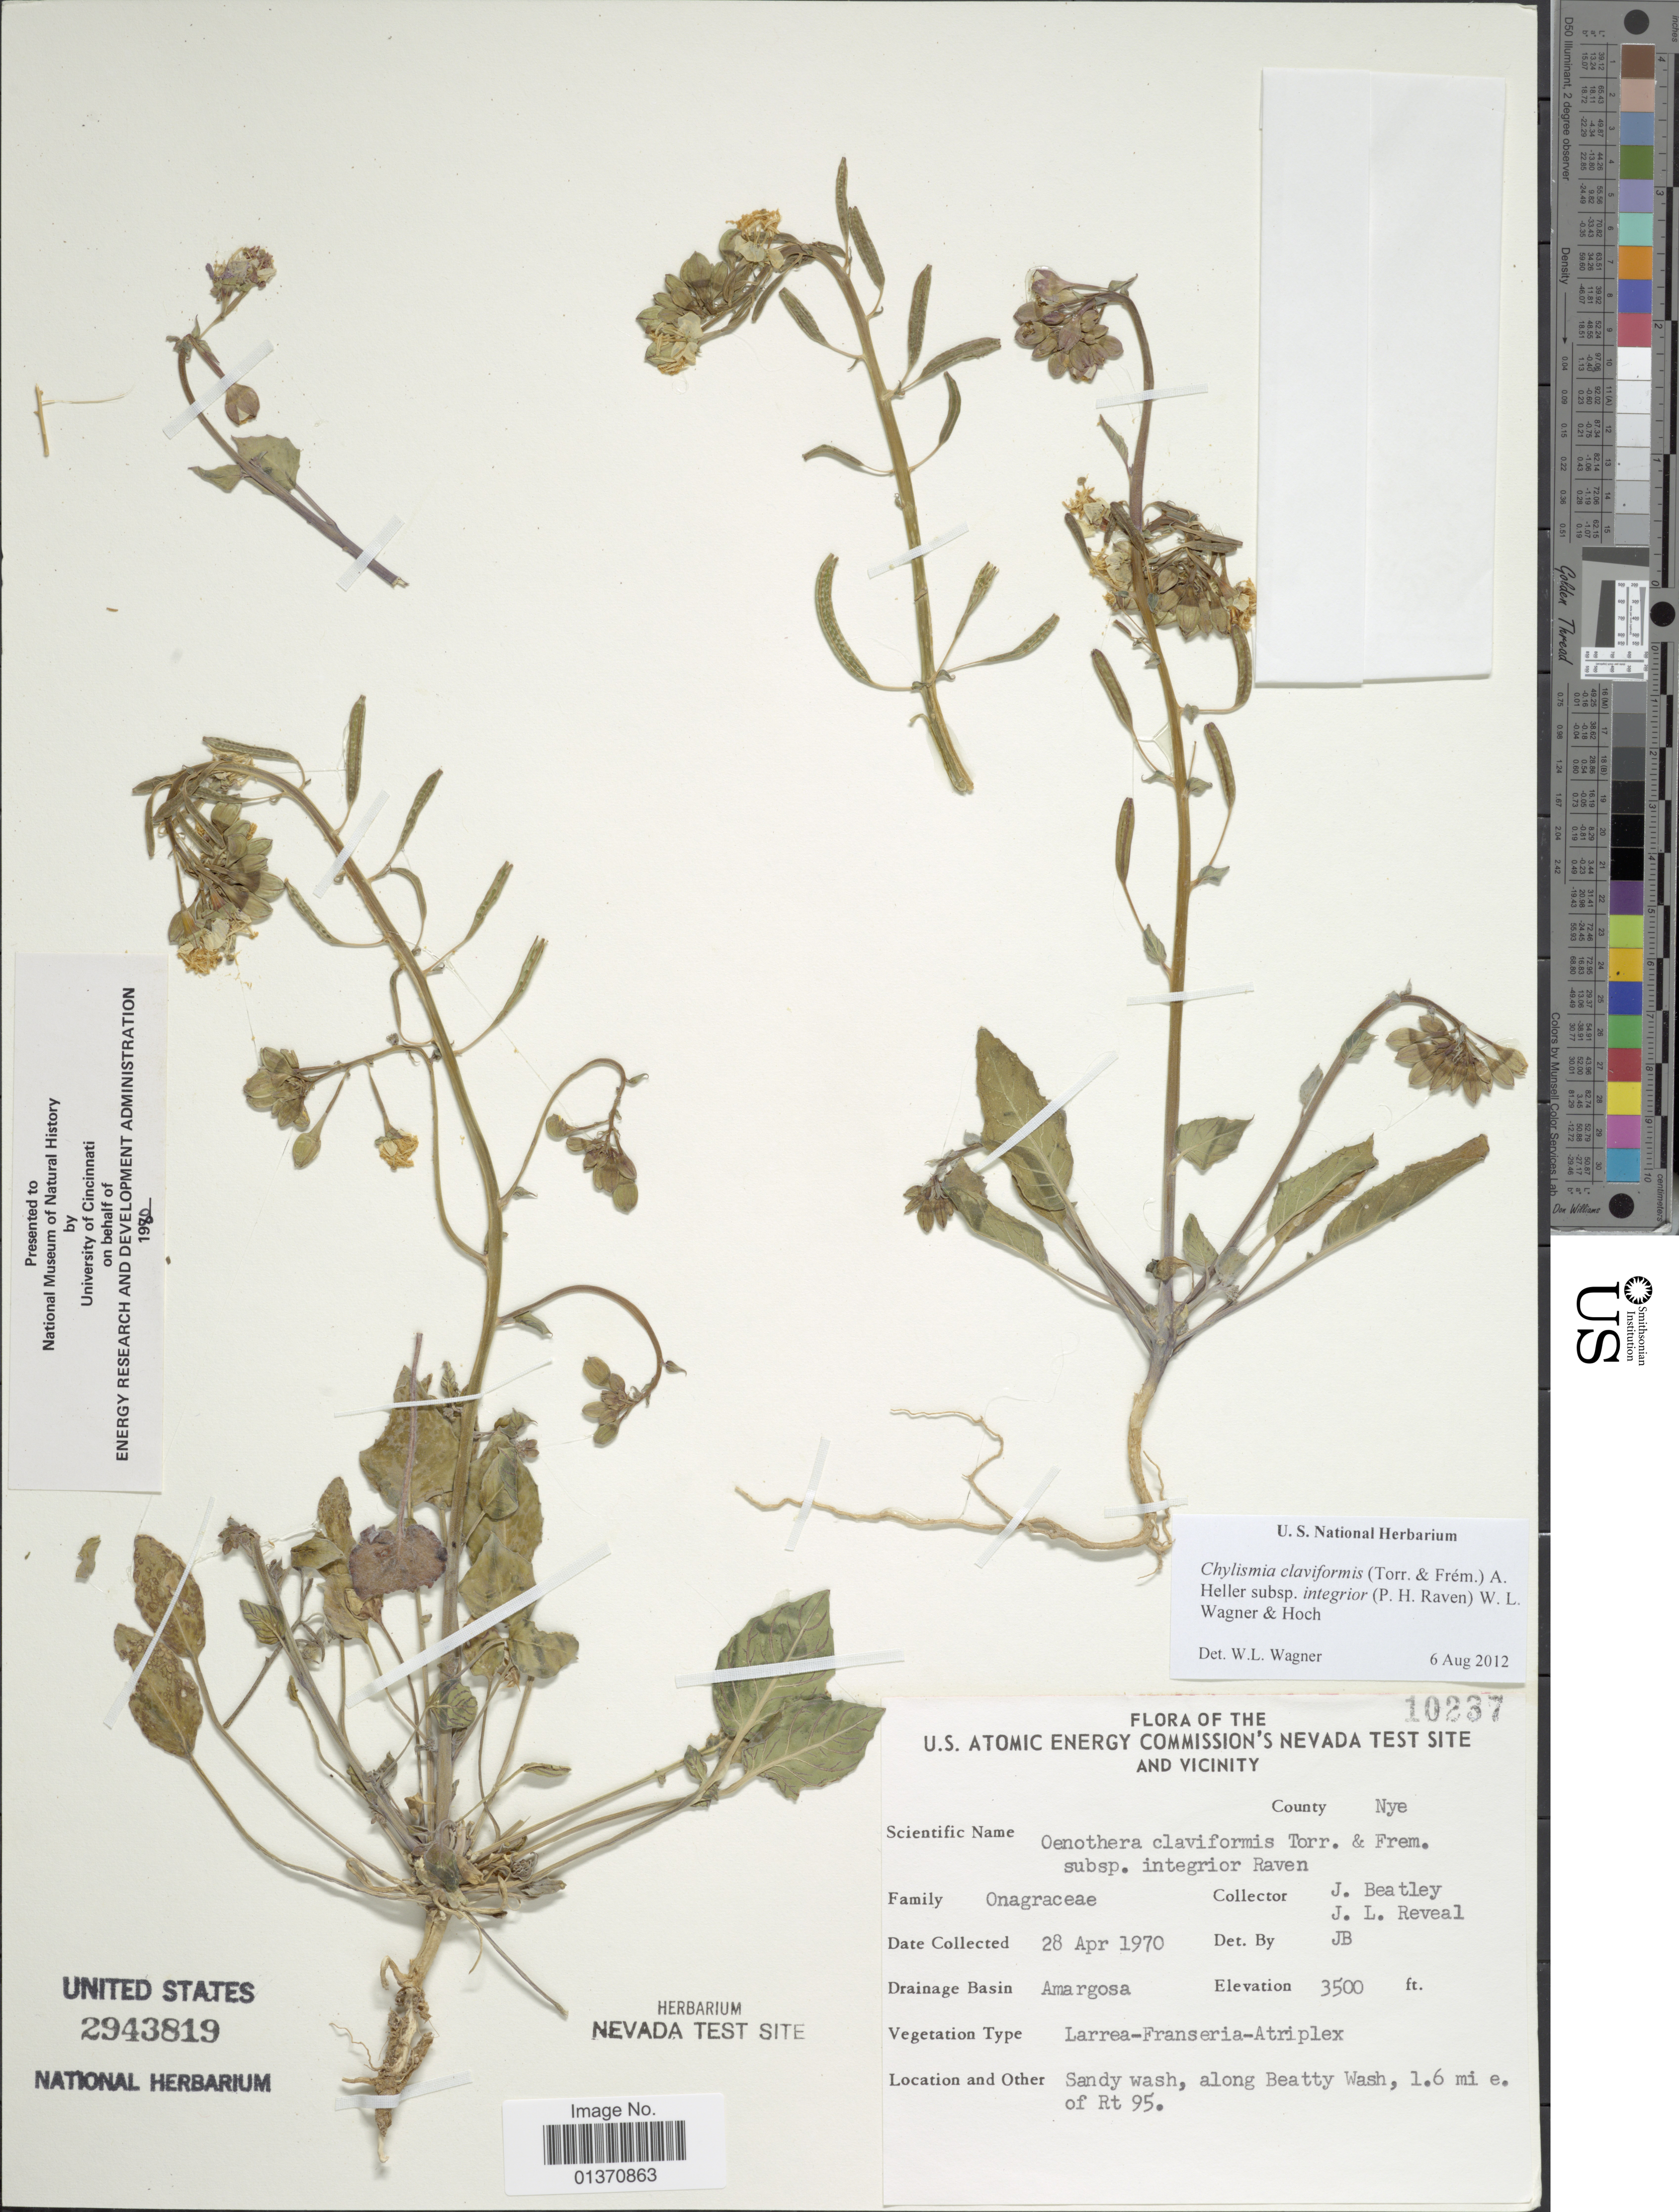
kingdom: Plantae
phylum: Tracheophyta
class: Magnoliopsida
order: Myrtales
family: Onagraceae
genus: Chylismia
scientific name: Chylismia claviformis subsp. integrior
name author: (P.H. Raven) W.L. Wagner & Hoch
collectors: J. C. Beatley & J. L. Reveal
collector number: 10237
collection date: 1970-04-28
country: United States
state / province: Nevada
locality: U. S. Atomic Energy Commission's Nevada Test Site and Vicinity, Amargosa, Sandy wash, along Beatty Wash, 1.6 mi e. of Rt 95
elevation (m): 1067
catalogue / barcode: US 2943819